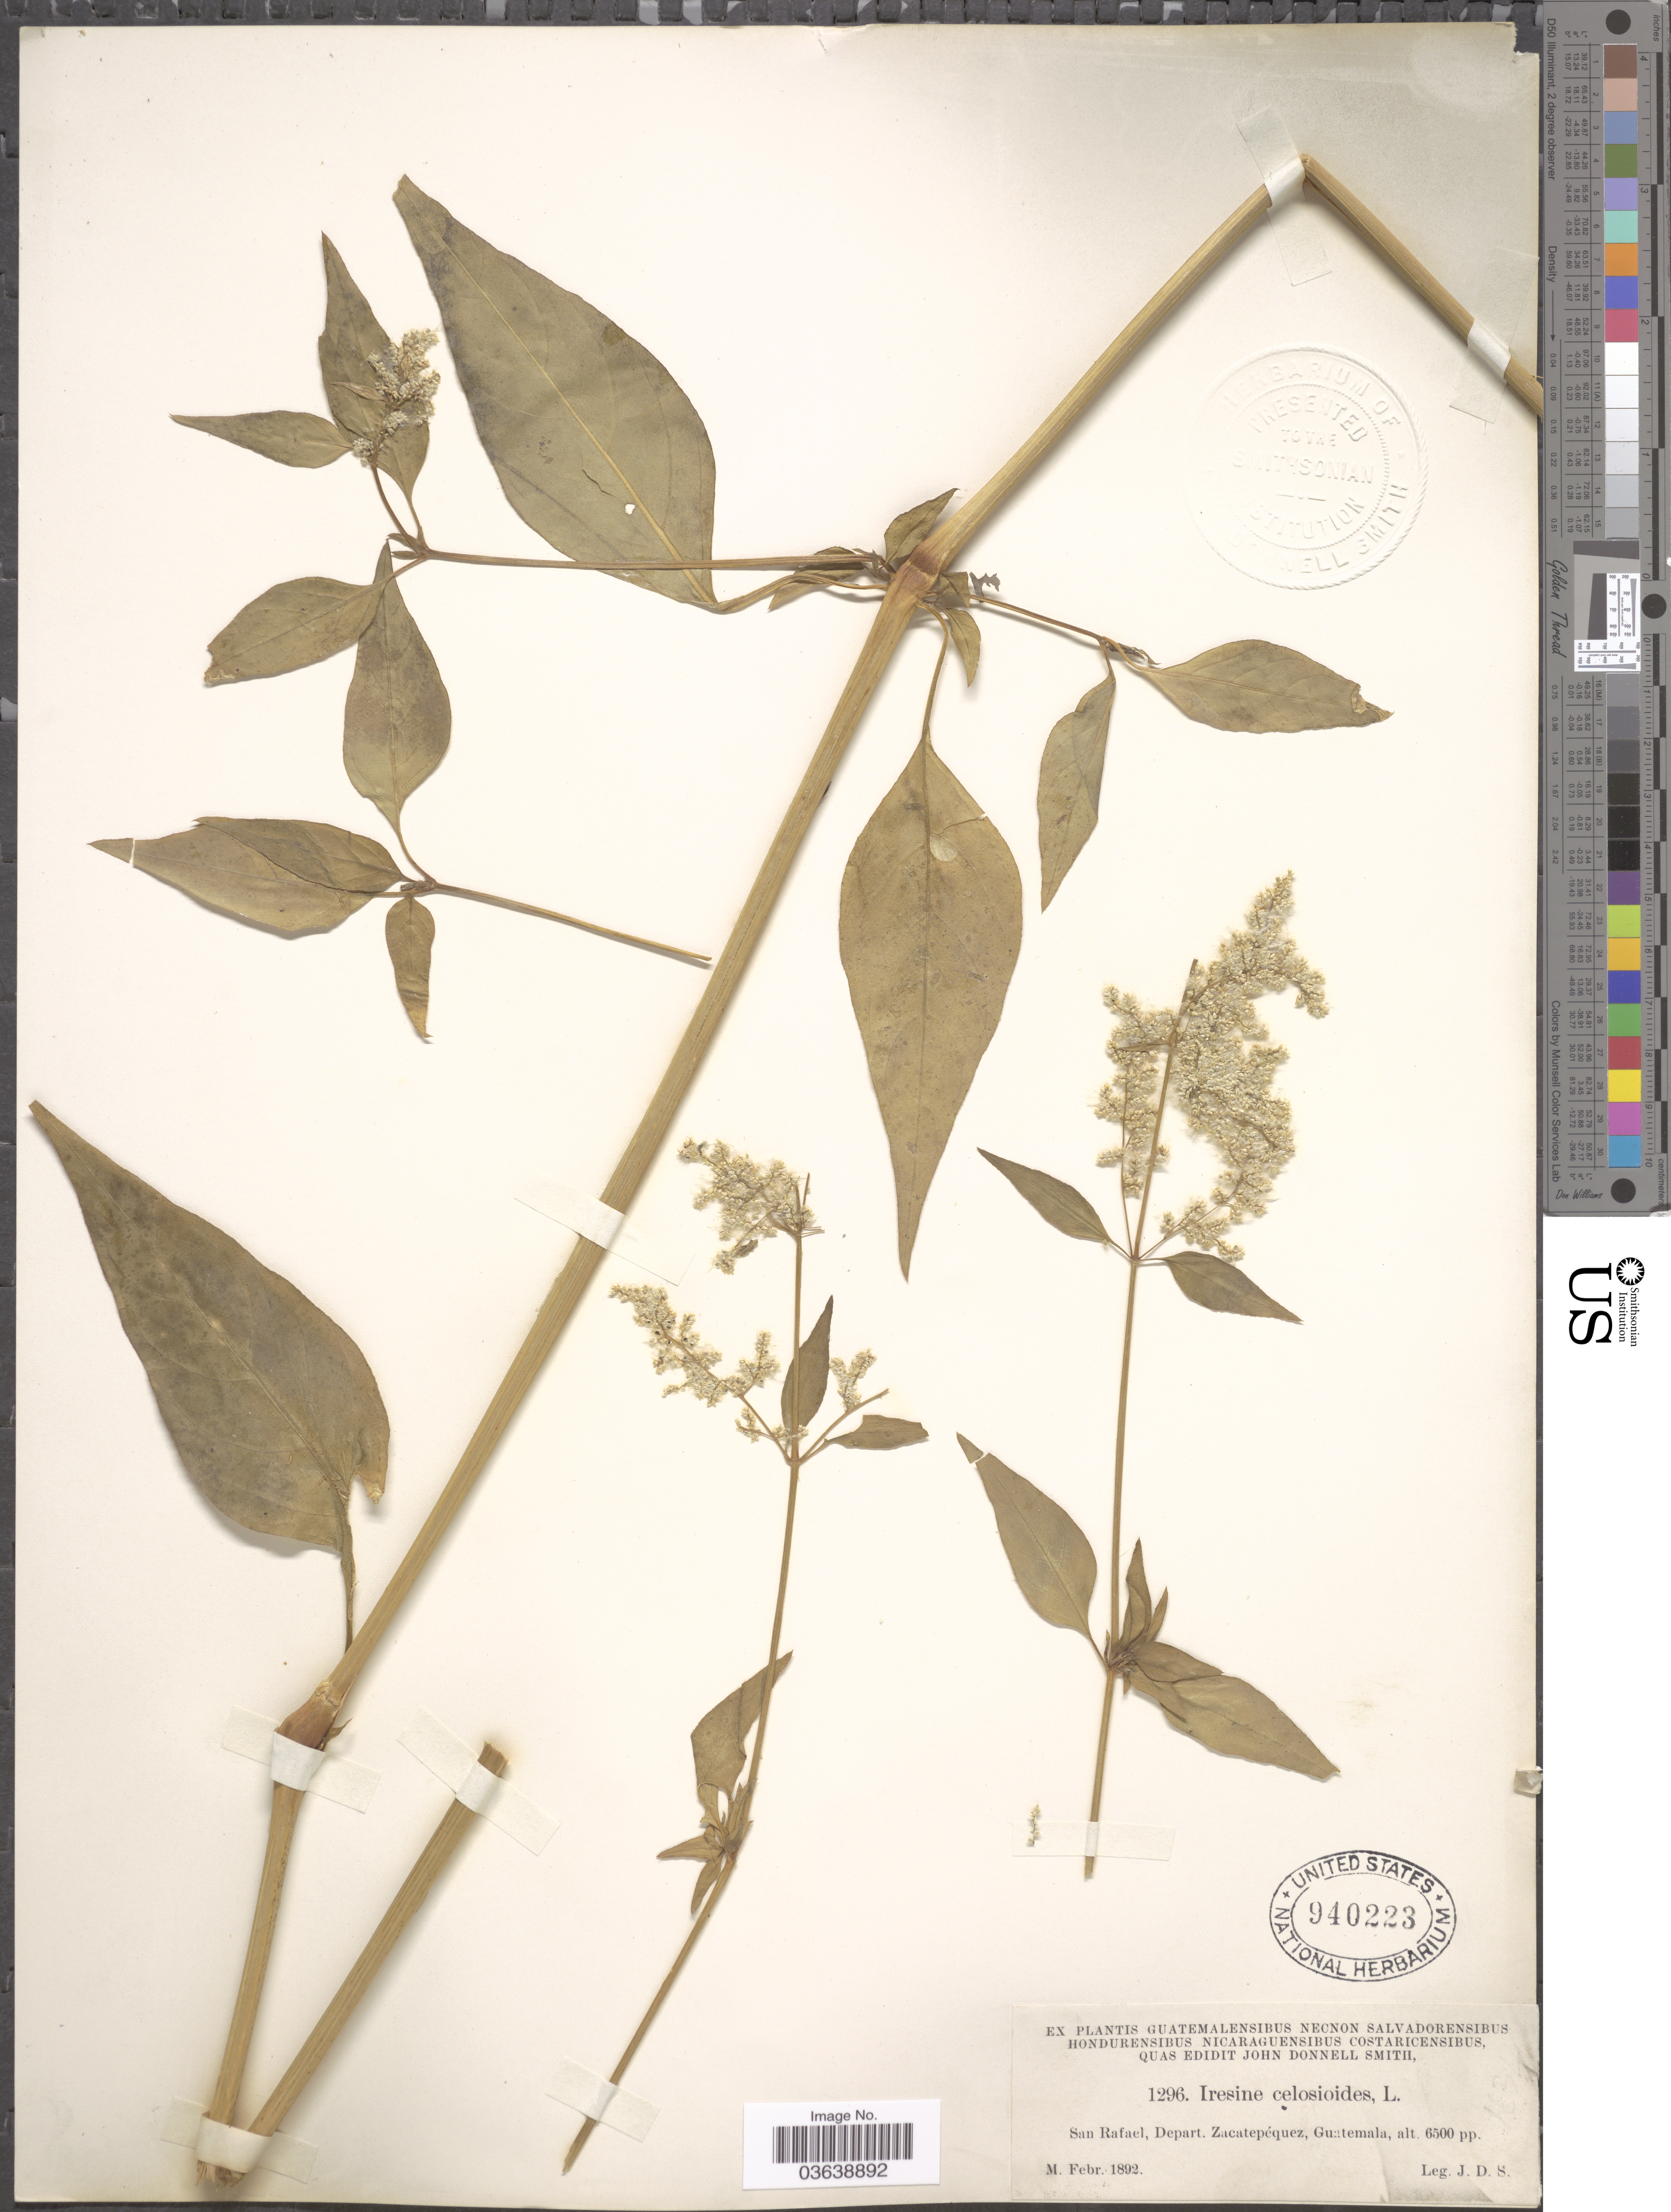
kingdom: Plantae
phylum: Tracheophyta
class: Magnoliopsida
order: Caryophyllales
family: Amaranthaceae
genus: Iresine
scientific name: Iresine celosia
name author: L.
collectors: J. Donnell Smith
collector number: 1296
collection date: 1892-02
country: Guatemala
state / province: Sacatepéquez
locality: San Rafael, Depart. Zacatepéquez.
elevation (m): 1981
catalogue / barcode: US 940223